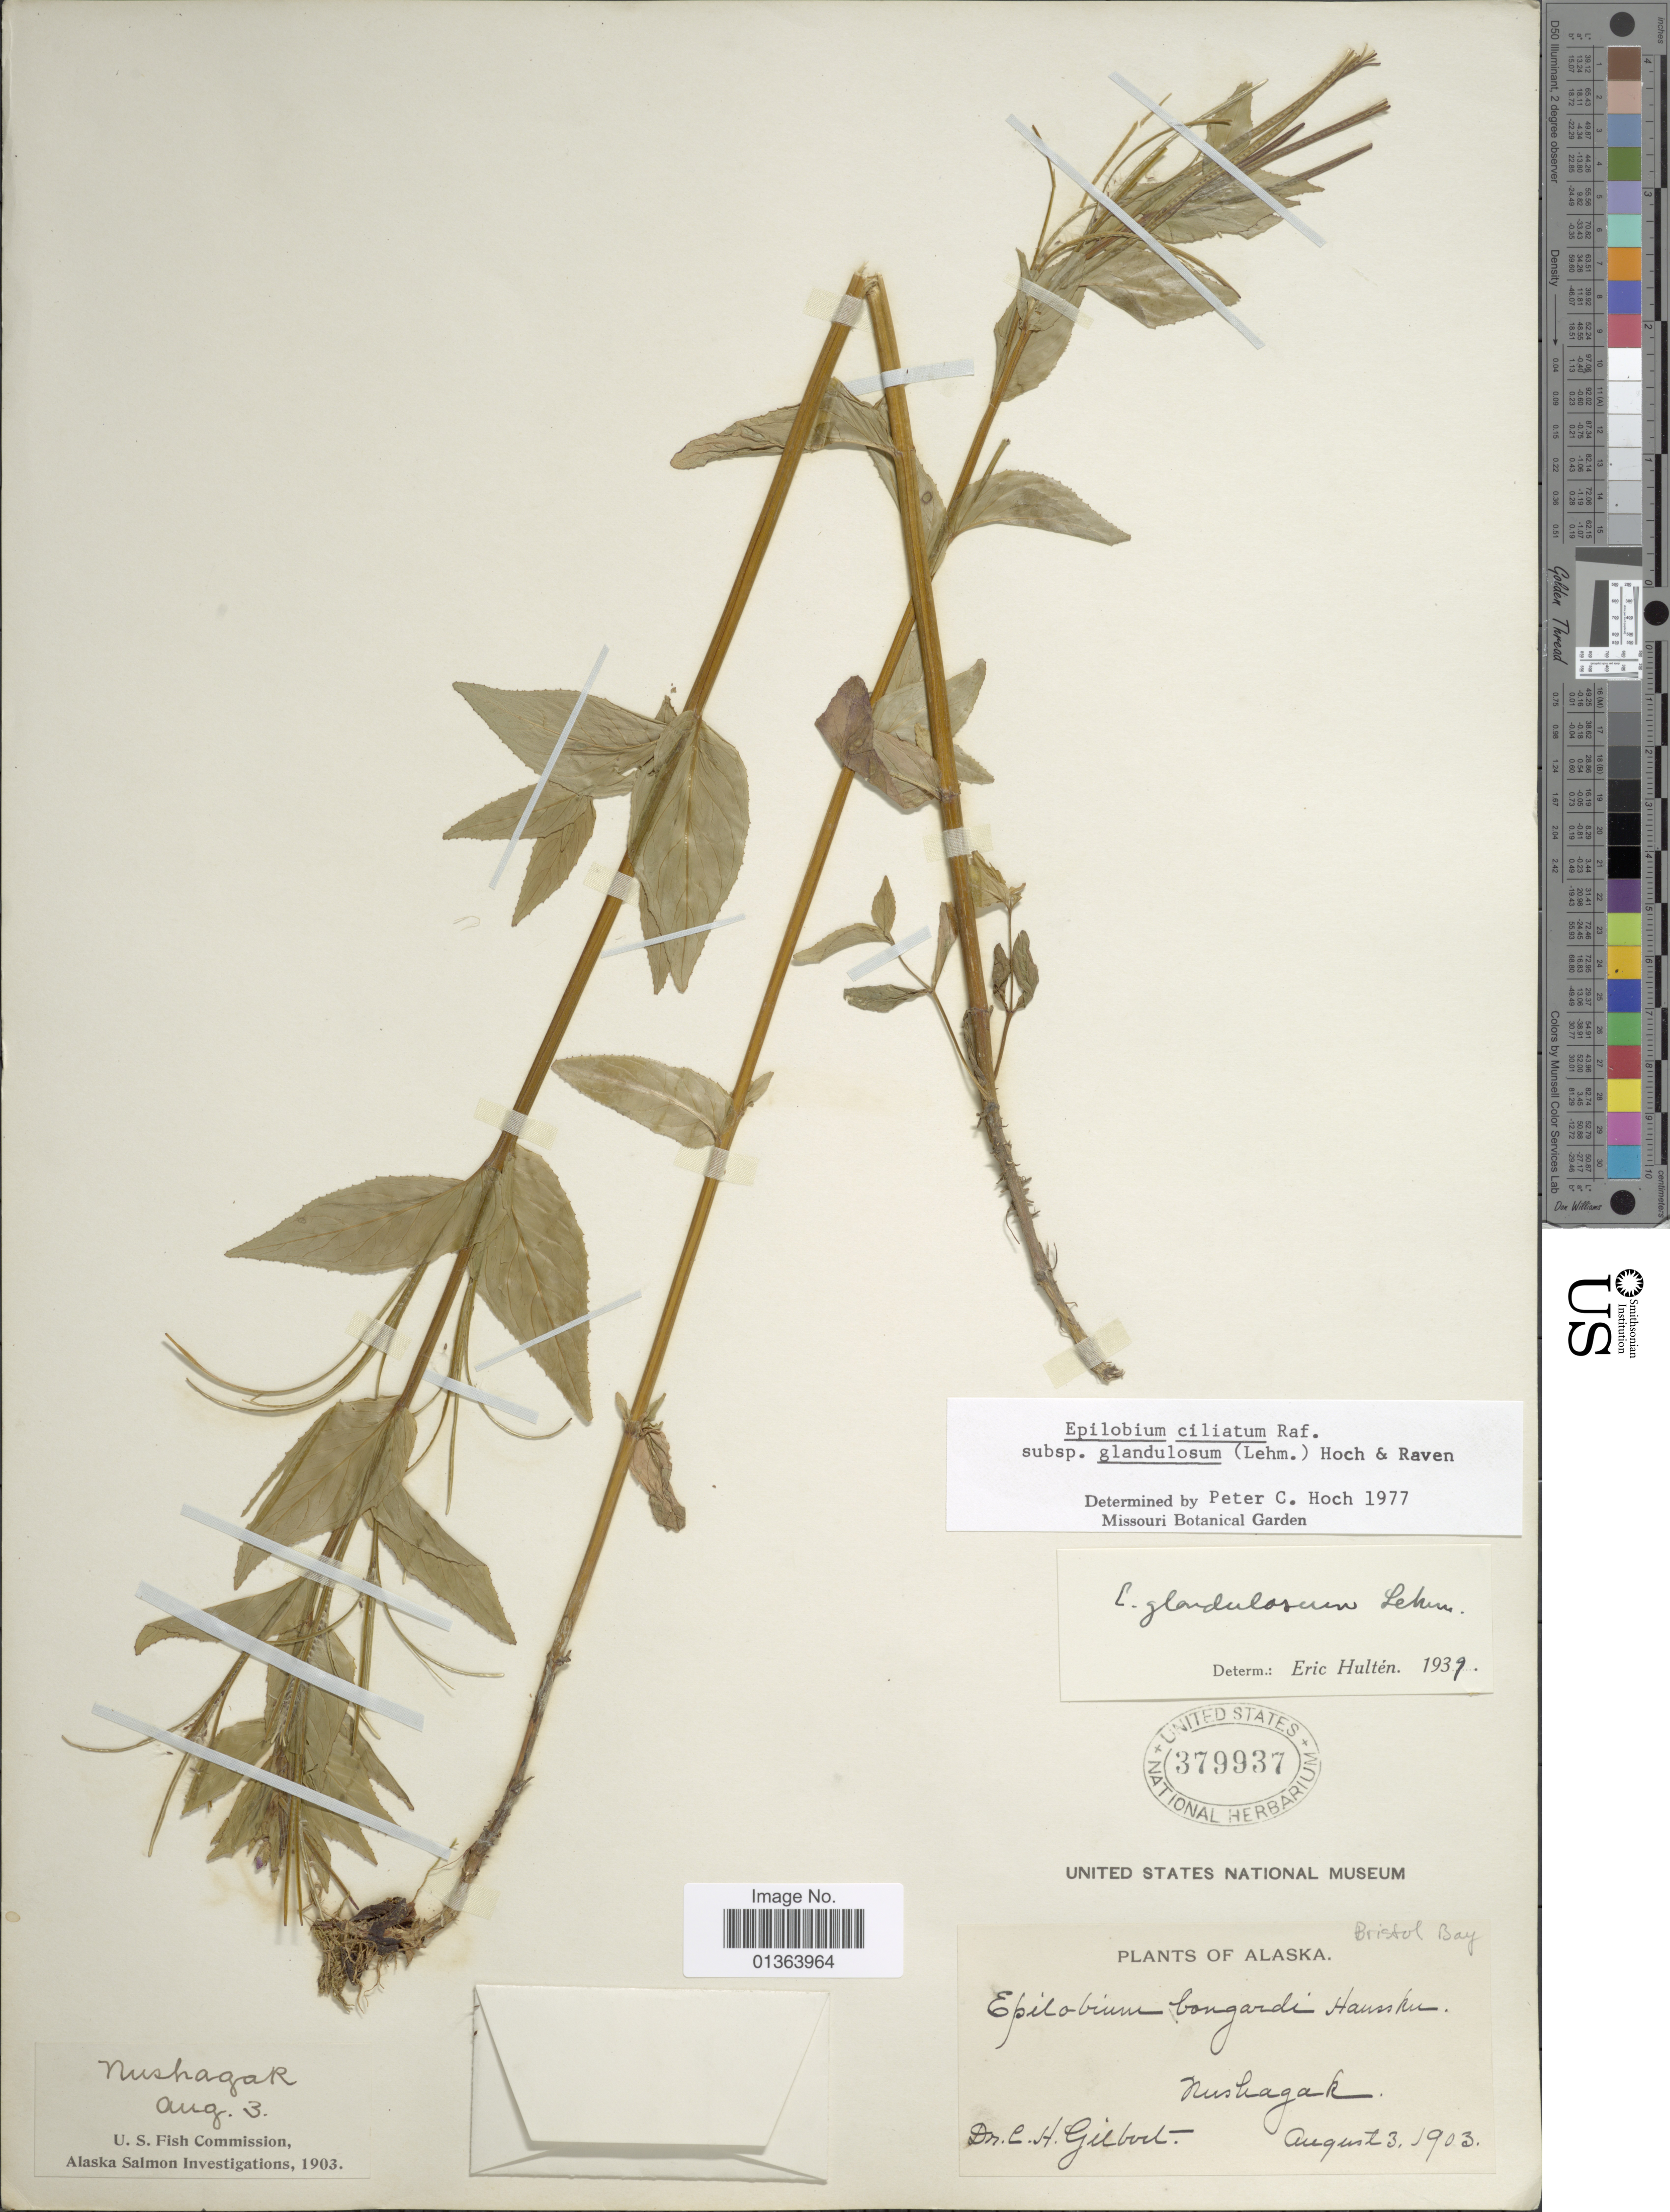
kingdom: Plantae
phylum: Tracheophyta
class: Magnoliopsida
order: Myrtales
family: Onagraceae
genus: Epilobium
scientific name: Epilobium ciliatum subsp. glandulosum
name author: (Lehm.) Hoch & P.H. Raven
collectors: C. Gilbert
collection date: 1903-08-03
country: United States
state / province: Alaska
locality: Bristol Bay. Nushagak.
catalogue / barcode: US 379937